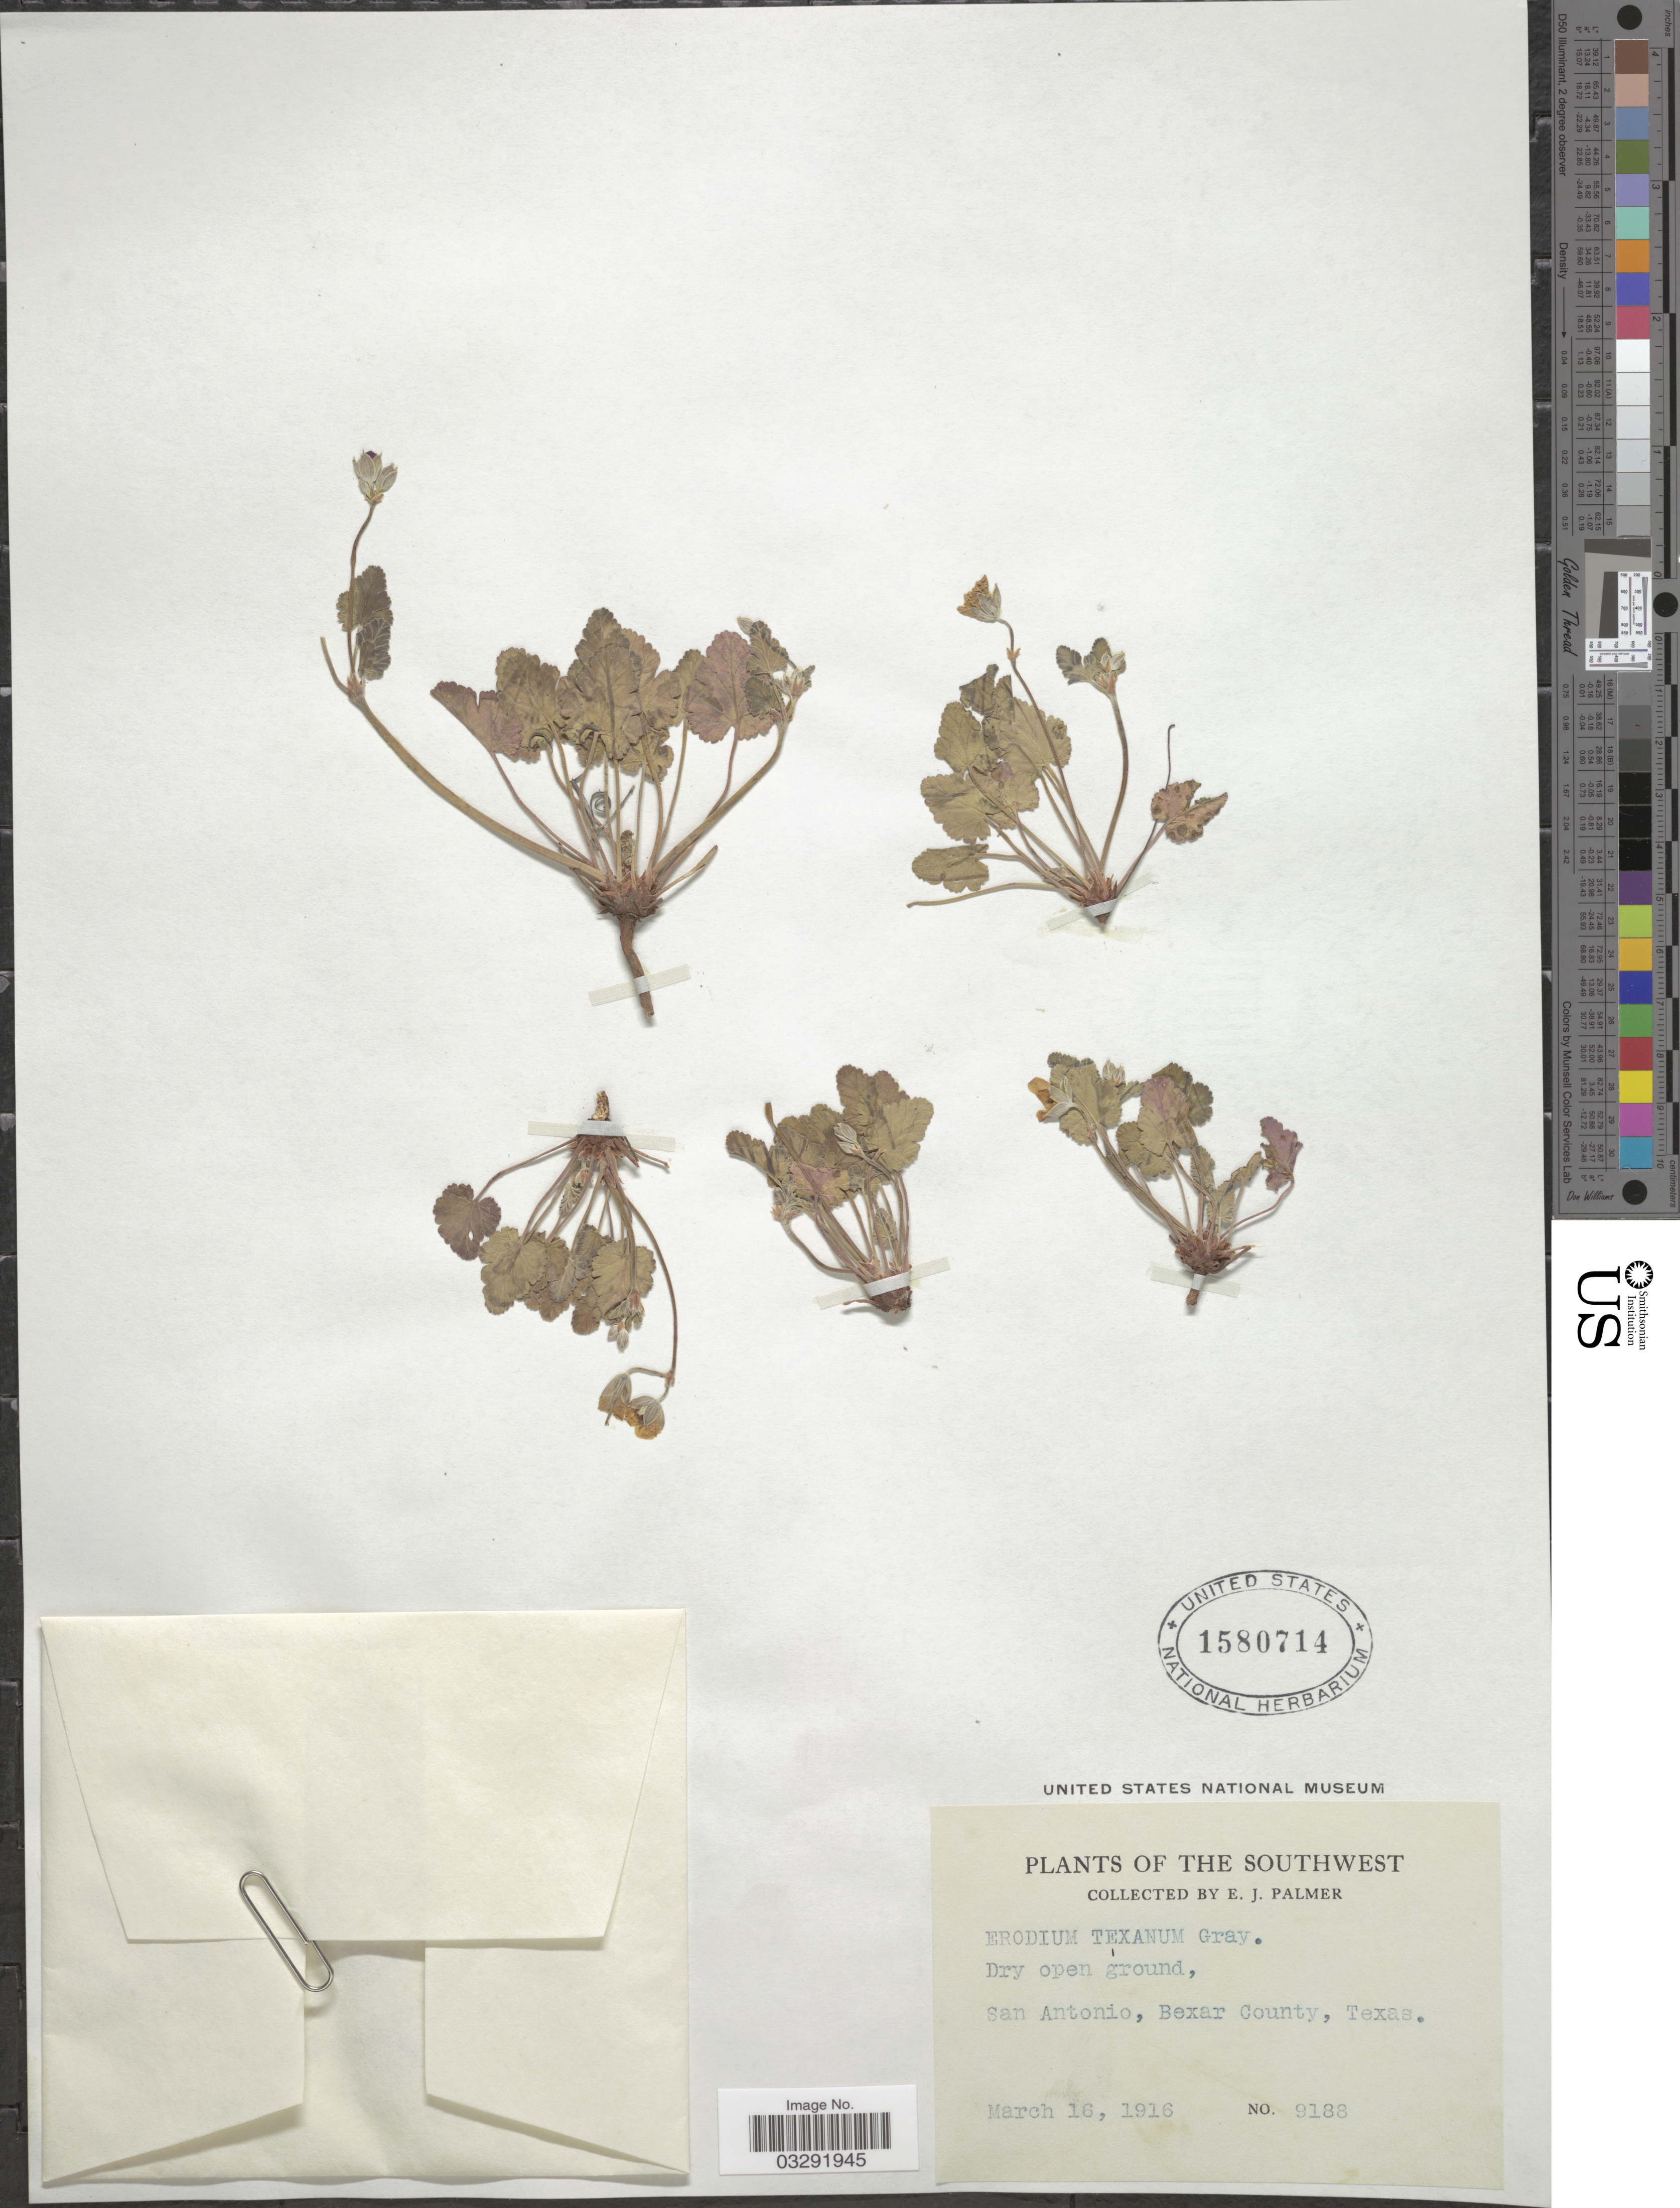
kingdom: Plantae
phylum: Tracheophyta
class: Magnoliopsida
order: Geraniales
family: Geraniaceae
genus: Erodium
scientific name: Erodium texanum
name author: A. Gray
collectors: E. J. Palmer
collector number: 9188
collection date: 1916-03-16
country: United States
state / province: Texas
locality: The Southwest. San Antonio, Bexar County.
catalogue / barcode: US 1580714